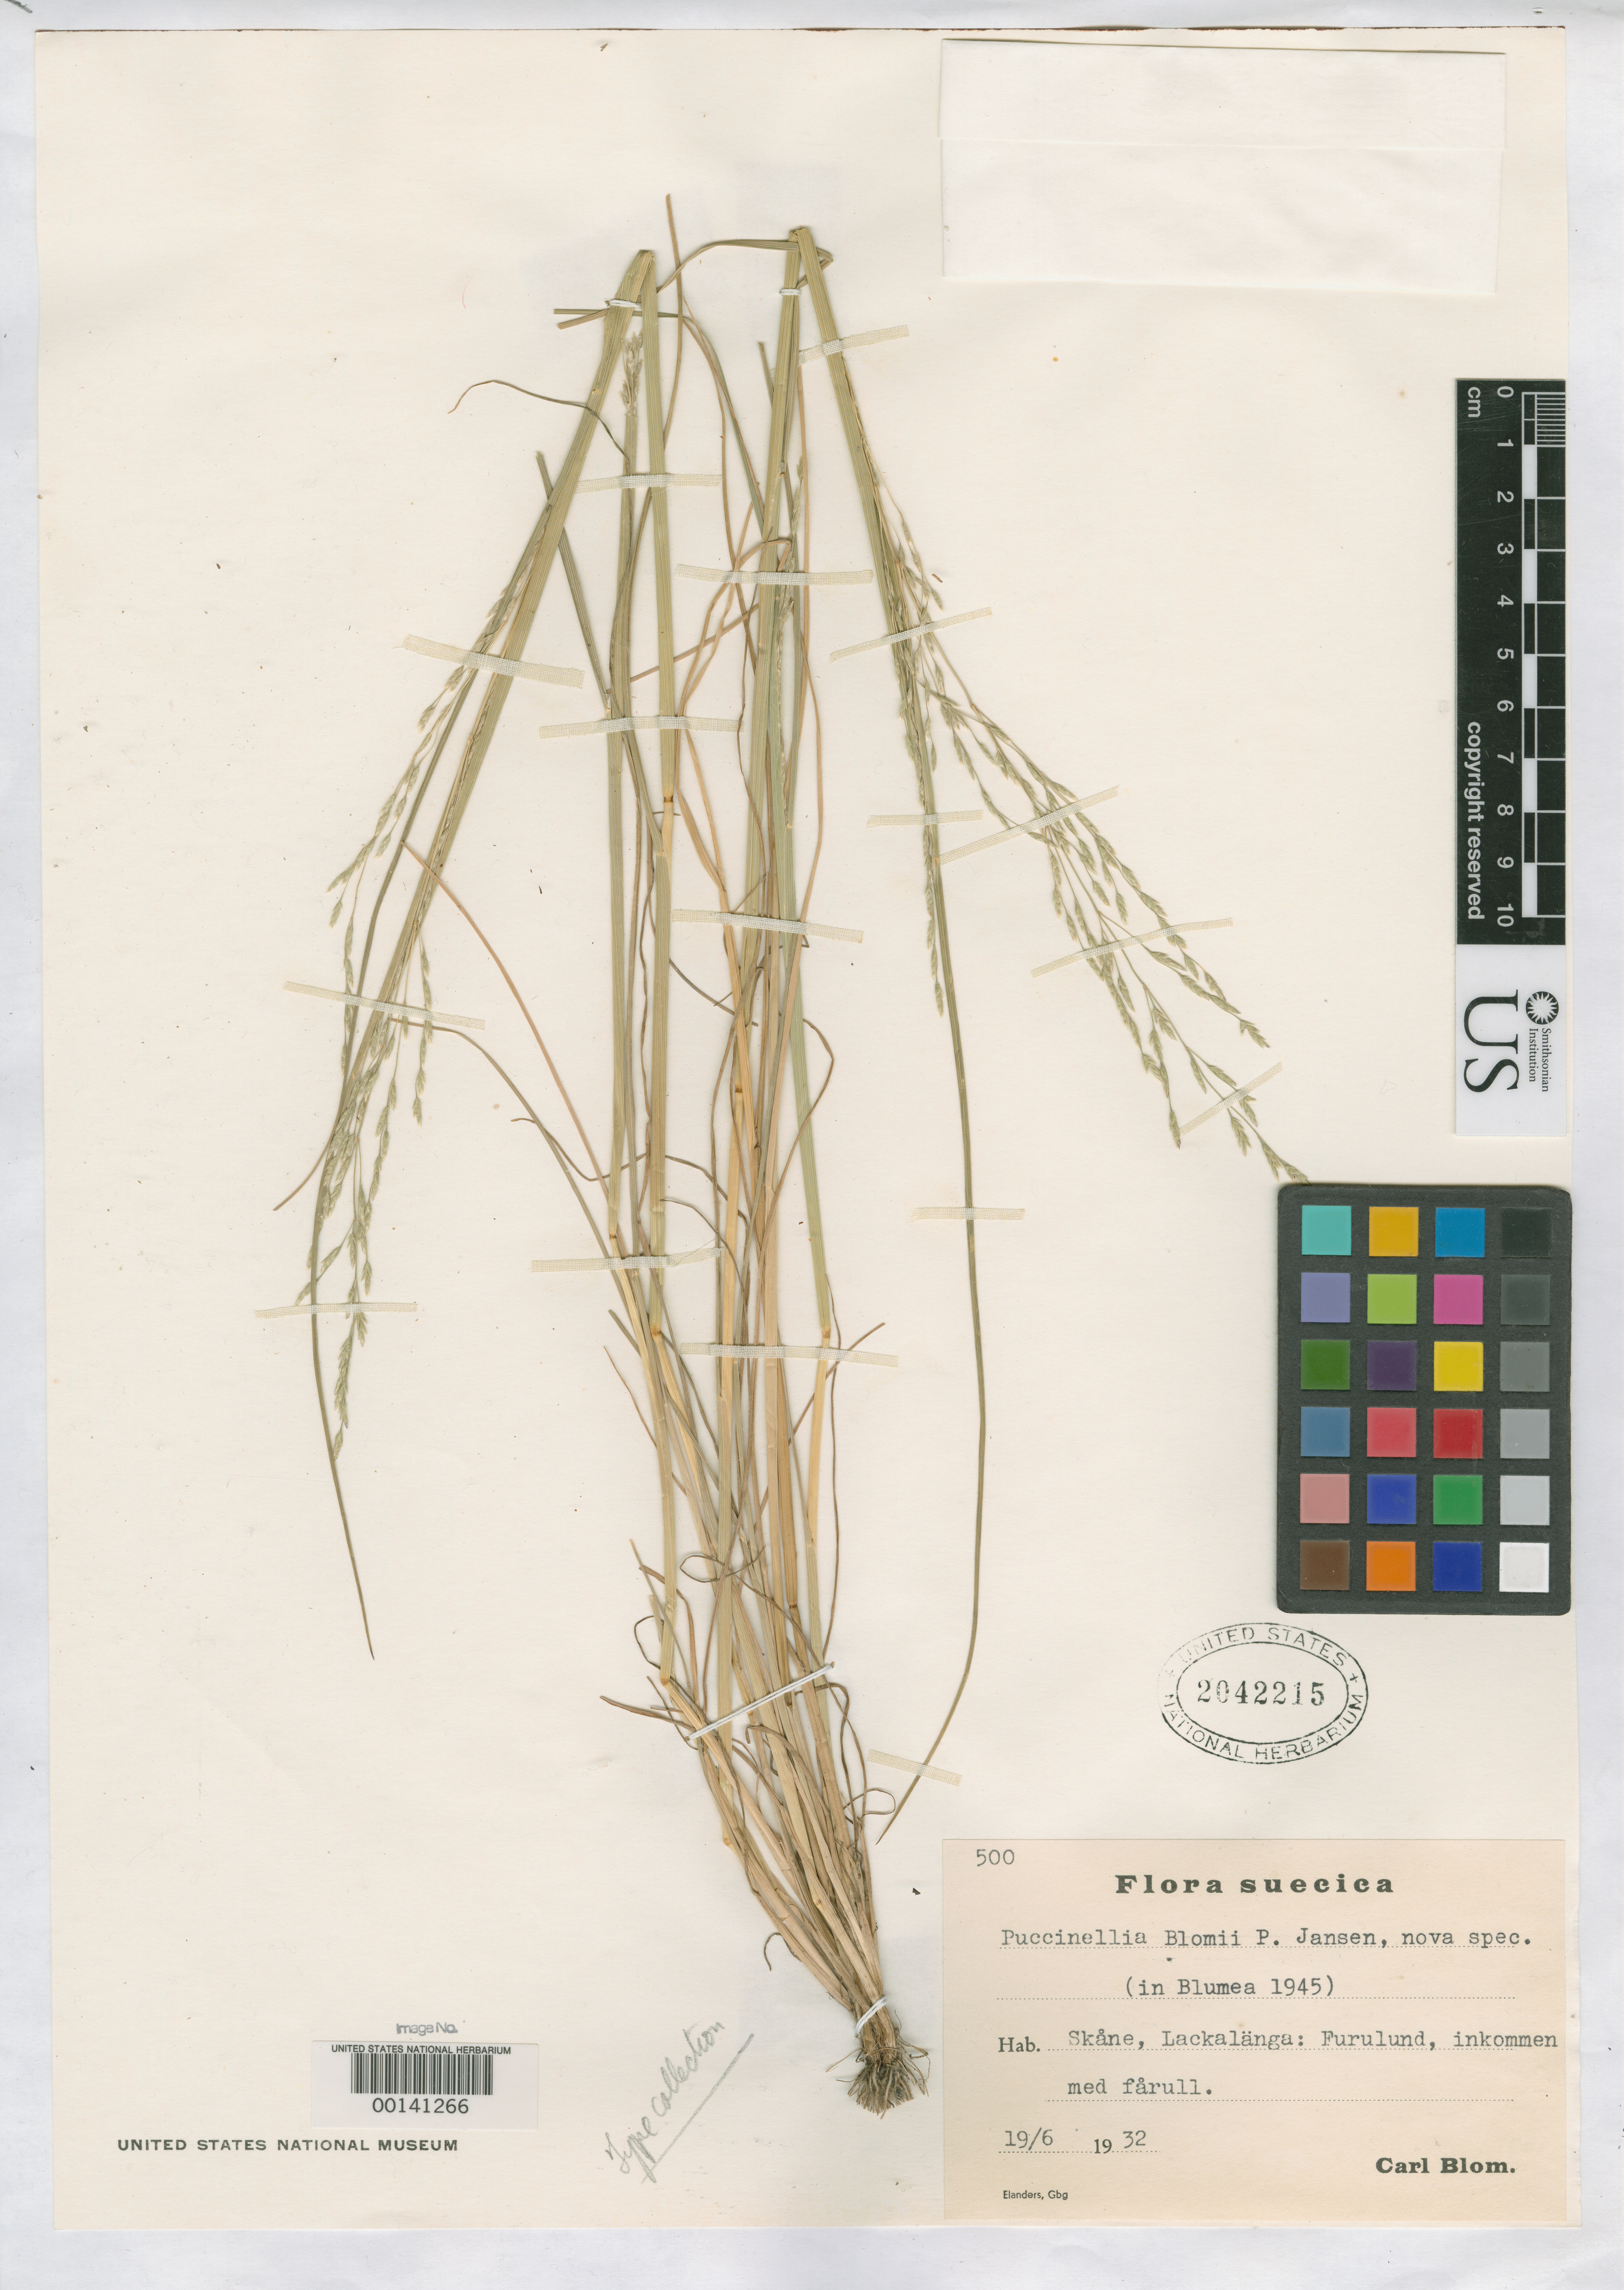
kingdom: Plantae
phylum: Tracheophyta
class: Liliopsida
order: Poales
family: Poaceae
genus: Puccinellia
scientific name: Puccinellia blomii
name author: Jansen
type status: Isotype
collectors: C. Blom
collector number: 500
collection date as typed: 19 Jun 1932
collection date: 1932-06-19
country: Sweden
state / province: Skåne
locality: Skane, Lackalanga.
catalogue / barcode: US 2042215